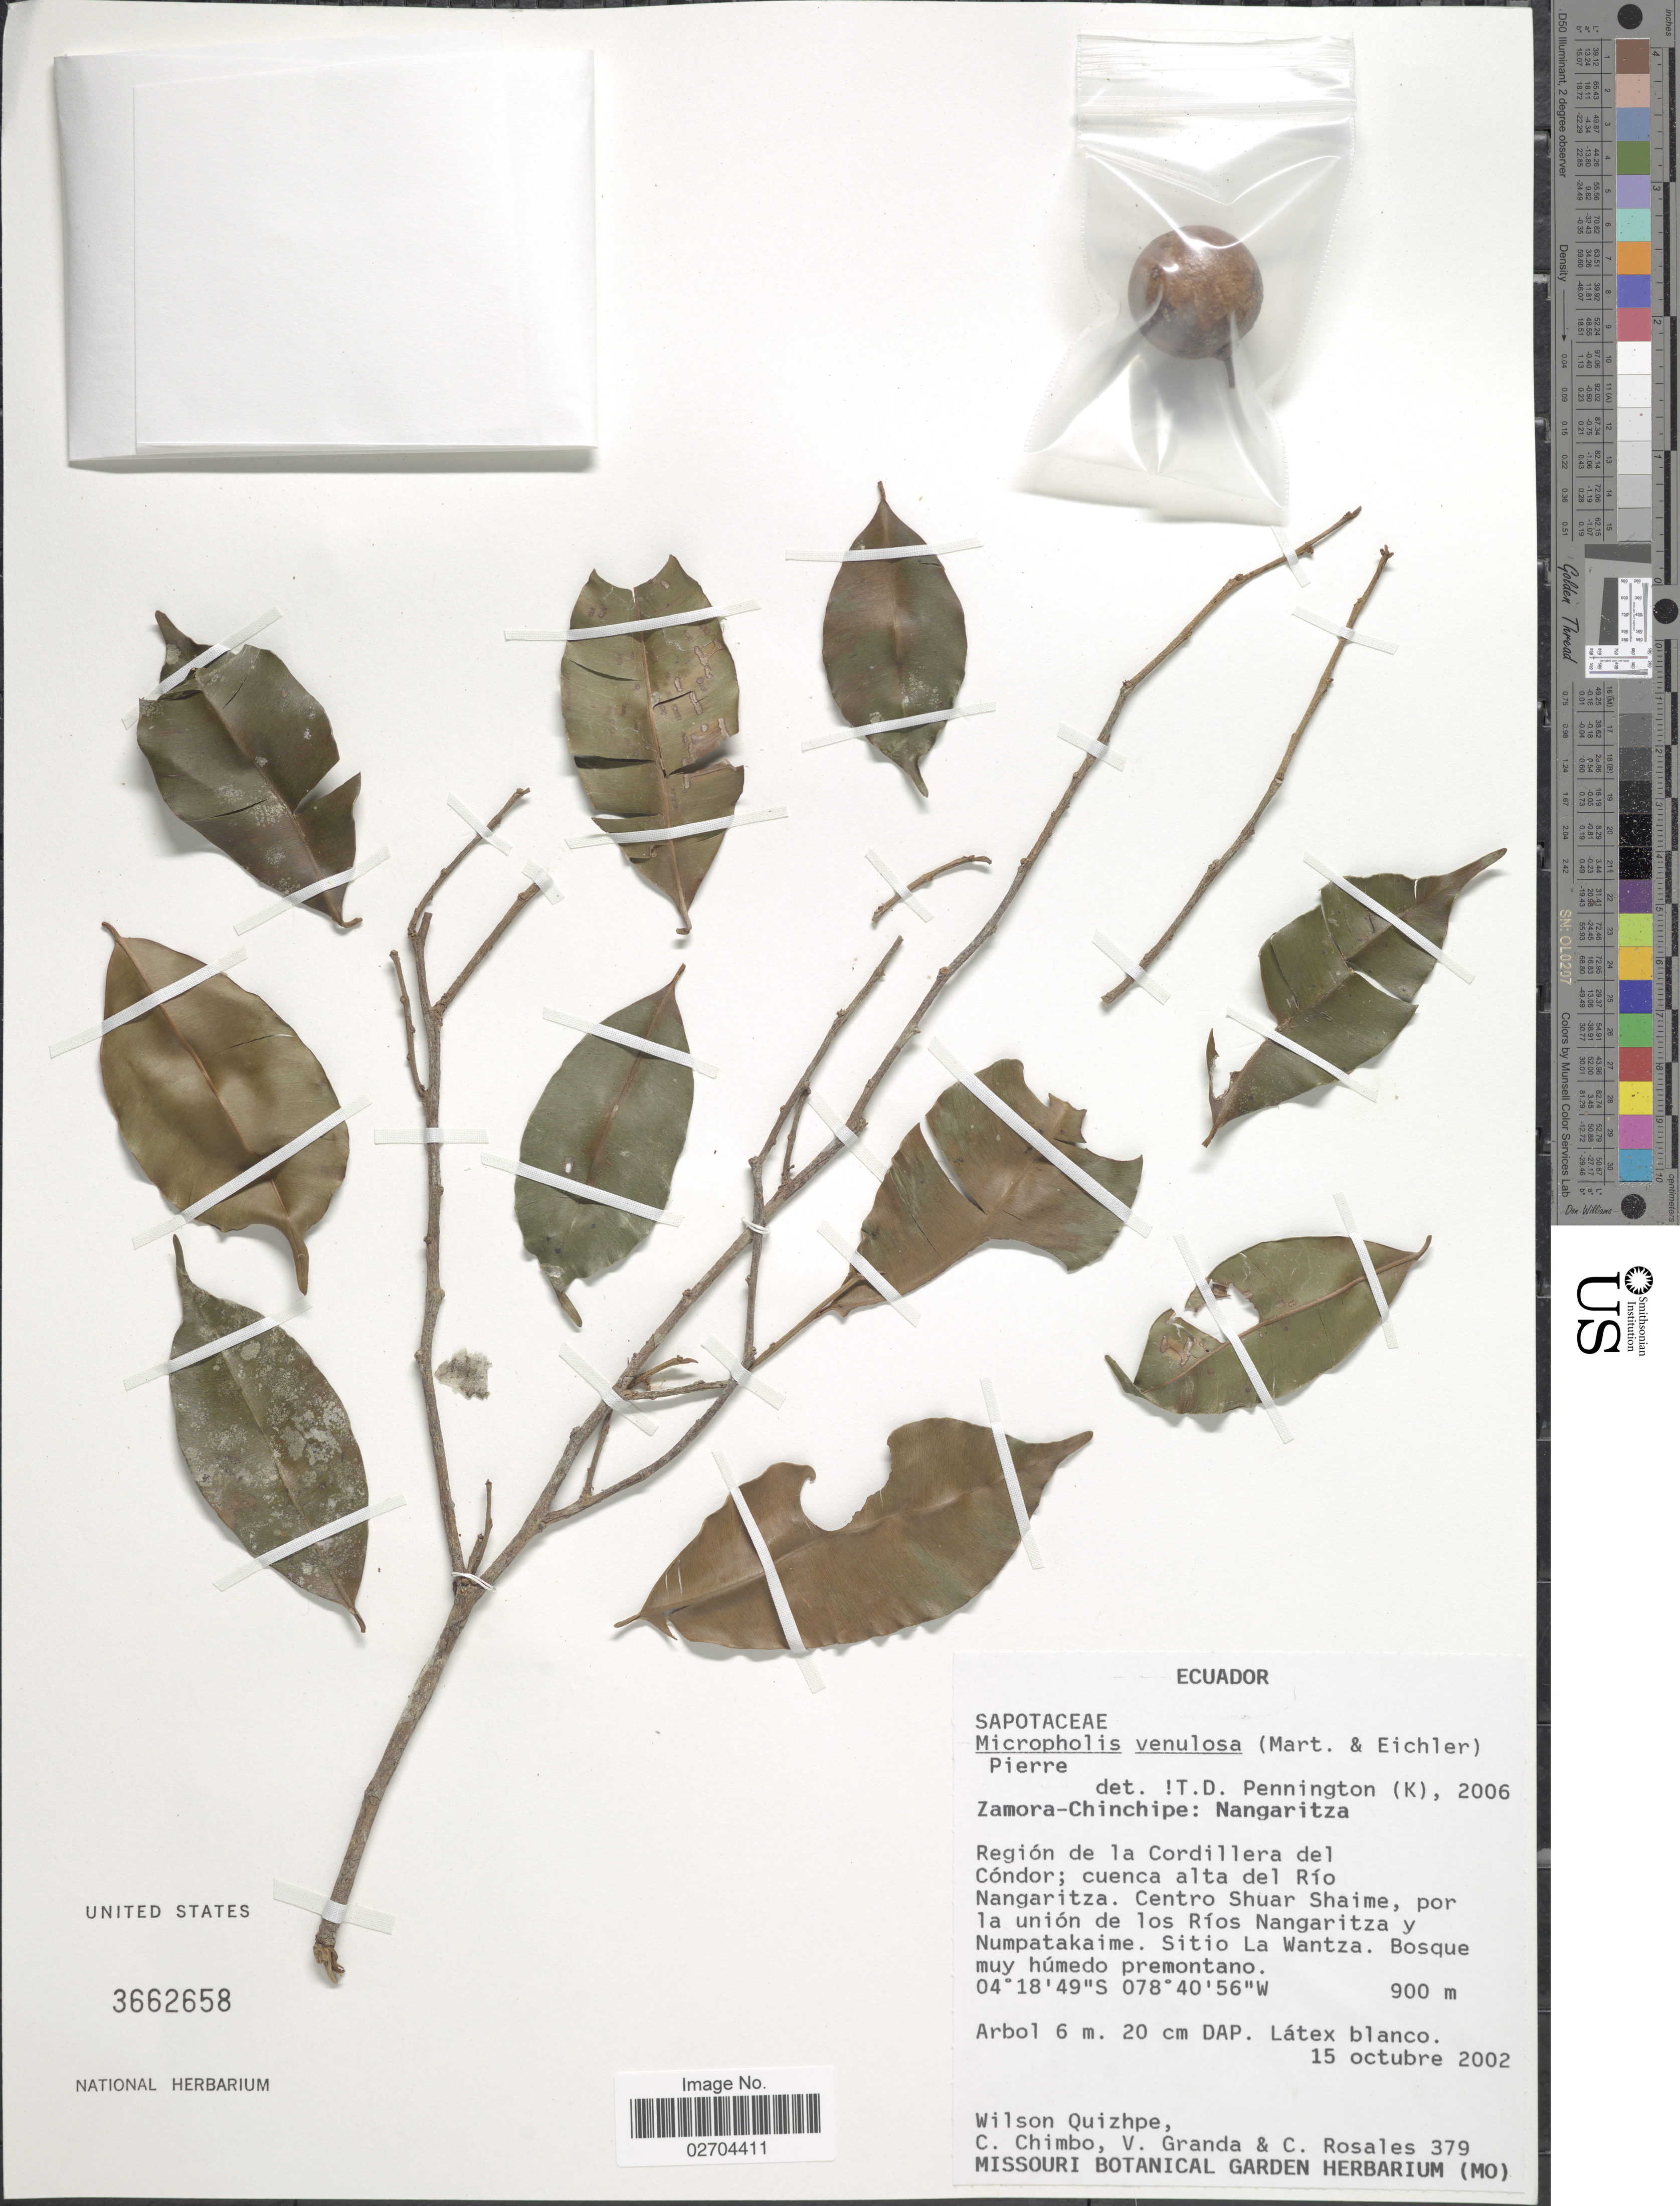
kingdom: Plantae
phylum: Tracheophyta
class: Magnoliopsida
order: Ericales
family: Sapotaceae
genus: Micropholis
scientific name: Micropholis venulosa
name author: (Mart. & Eichler) Pierre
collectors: W. Quizhpe, C. Chimbo, V. Granda & C. Rosales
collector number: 379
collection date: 2002-10-15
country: Ecuador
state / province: Zamora-Chinchipe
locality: Zamora-Chinchipe: Nangaritza. Region de la Cordillera del Condor; cuenca alta del Rio Nangaritza. Centro Shuar Shaime, por la union de los Rios Nangaritza y Numpatakaime.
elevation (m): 900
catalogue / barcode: US 3662658